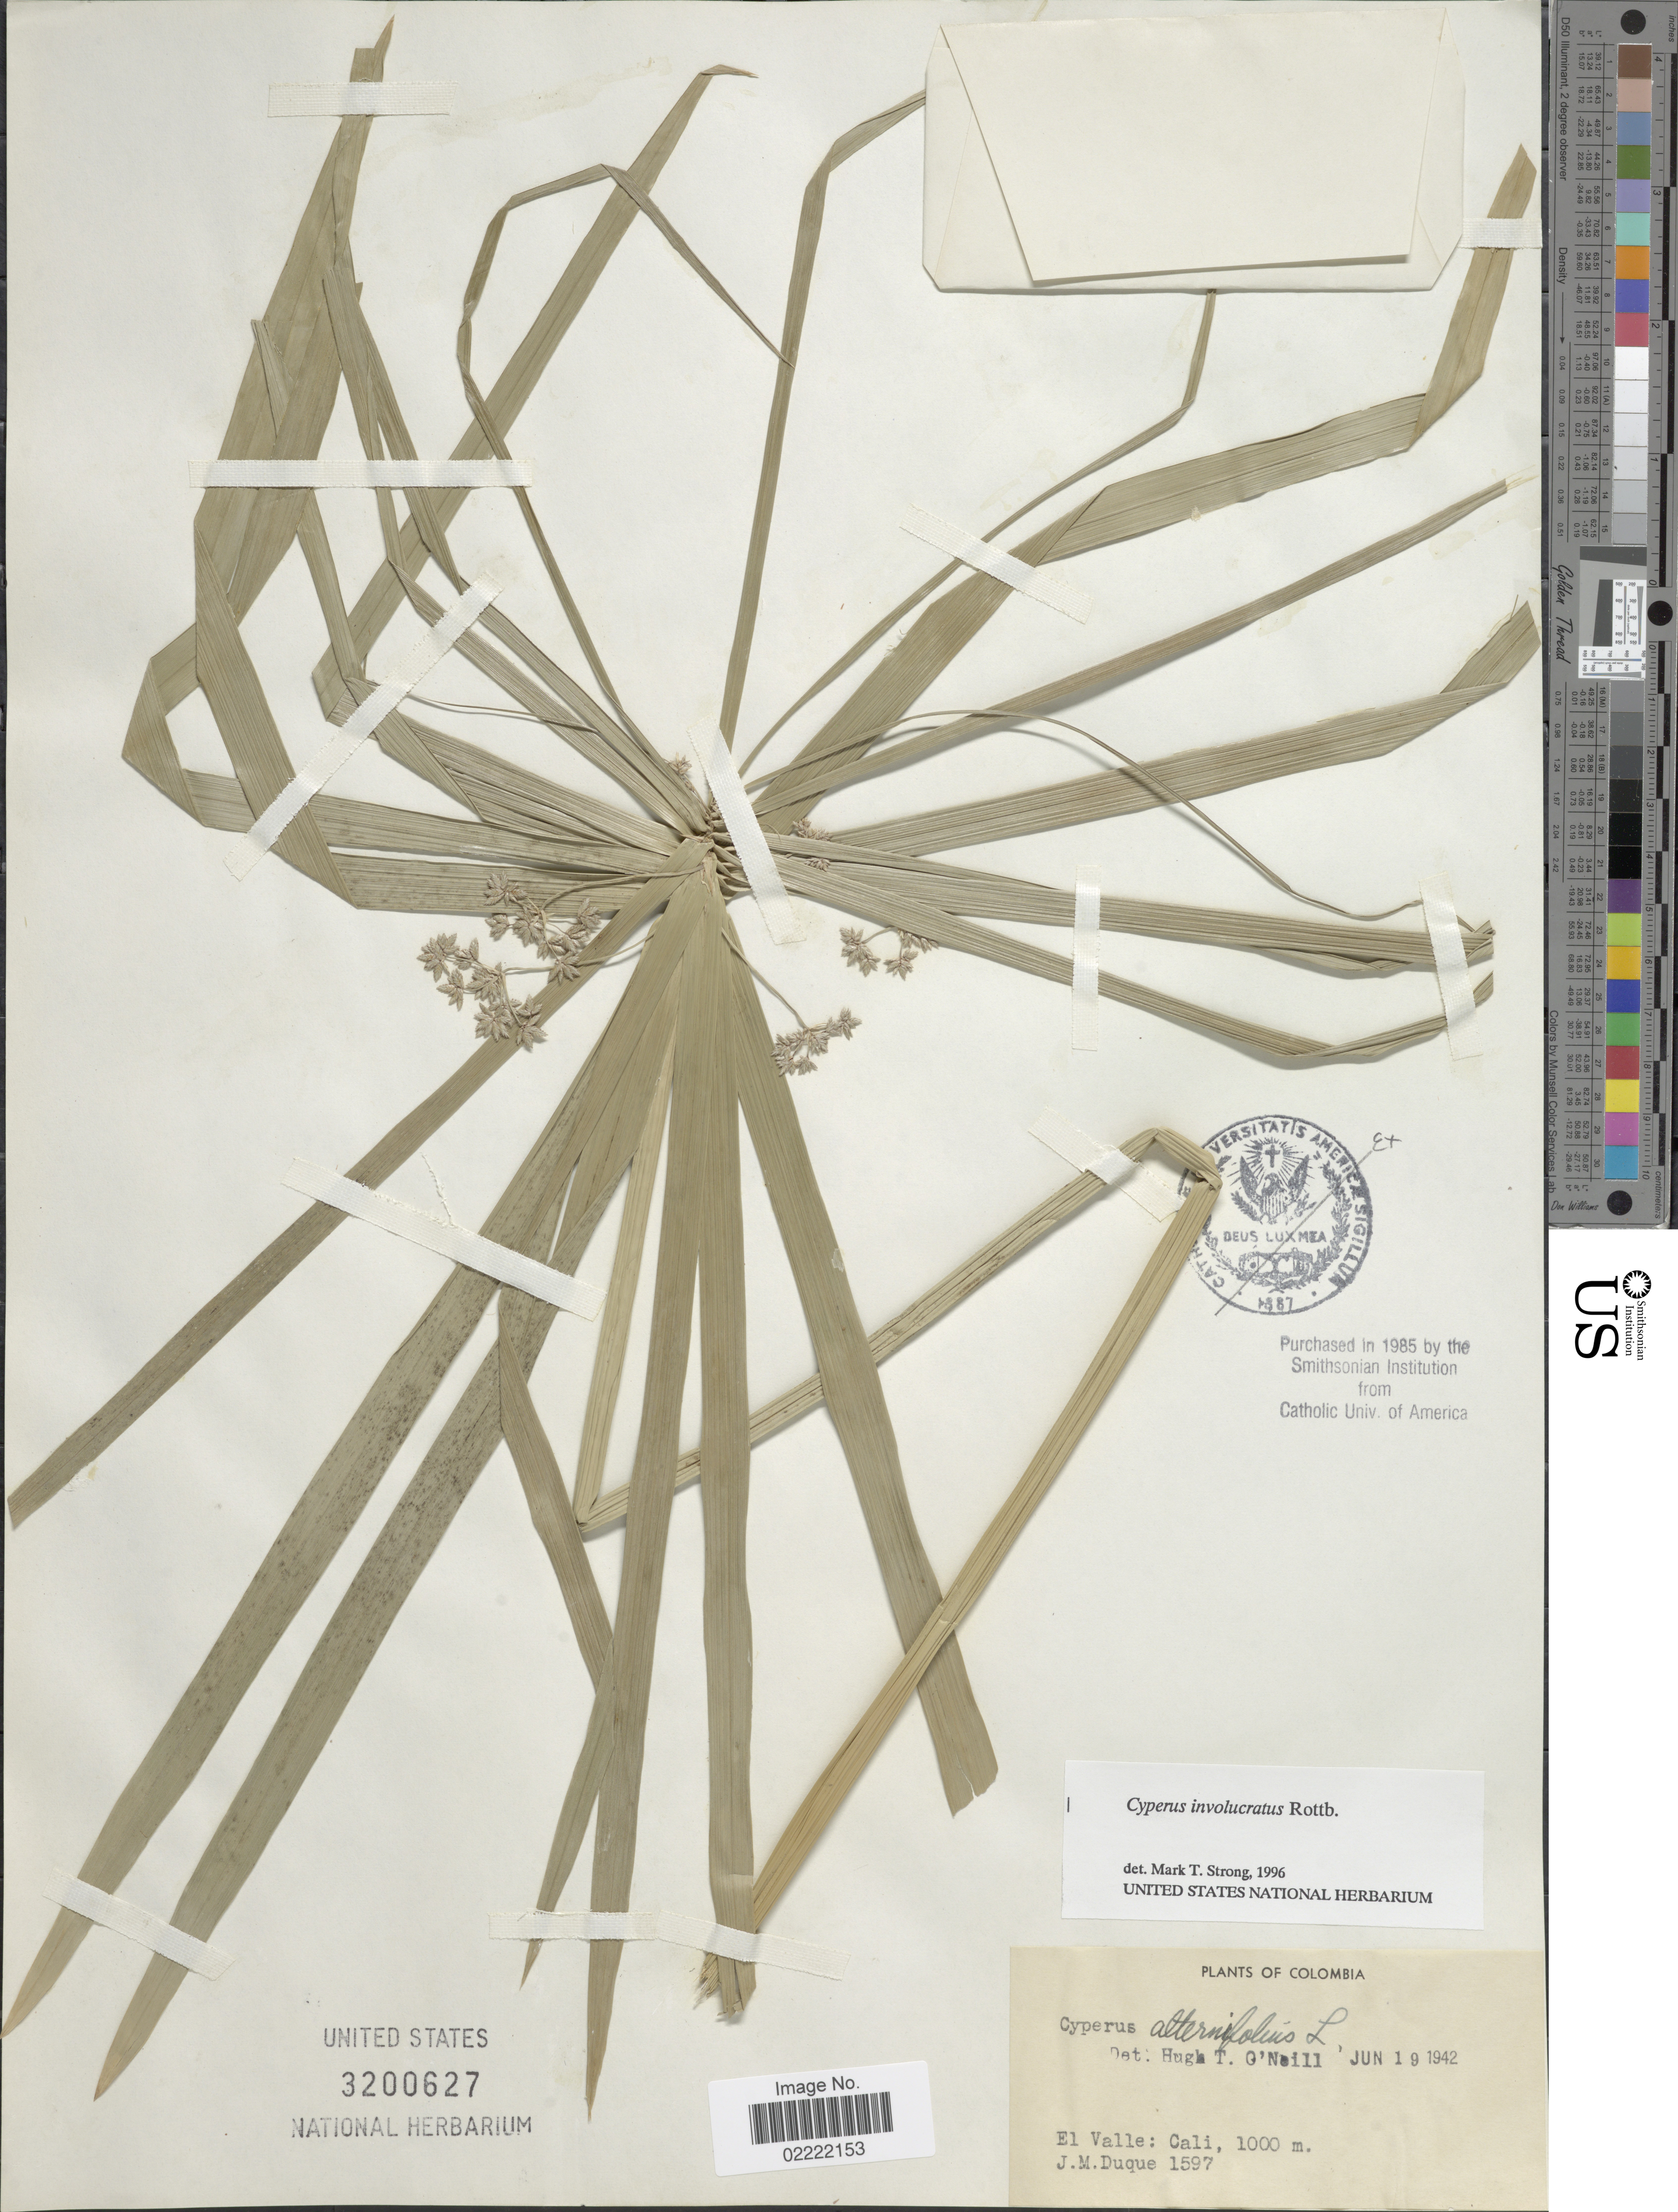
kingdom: Plantae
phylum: Tracheophyta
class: Liliopsida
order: Poales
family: Cyperaceae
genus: Cyperus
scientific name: Cyperus involucratus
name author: Rottb.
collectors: J. Duque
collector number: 1597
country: Colombia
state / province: Valle del Cauca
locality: El Valle: Cali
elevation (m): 1000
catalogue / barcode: US 3200627